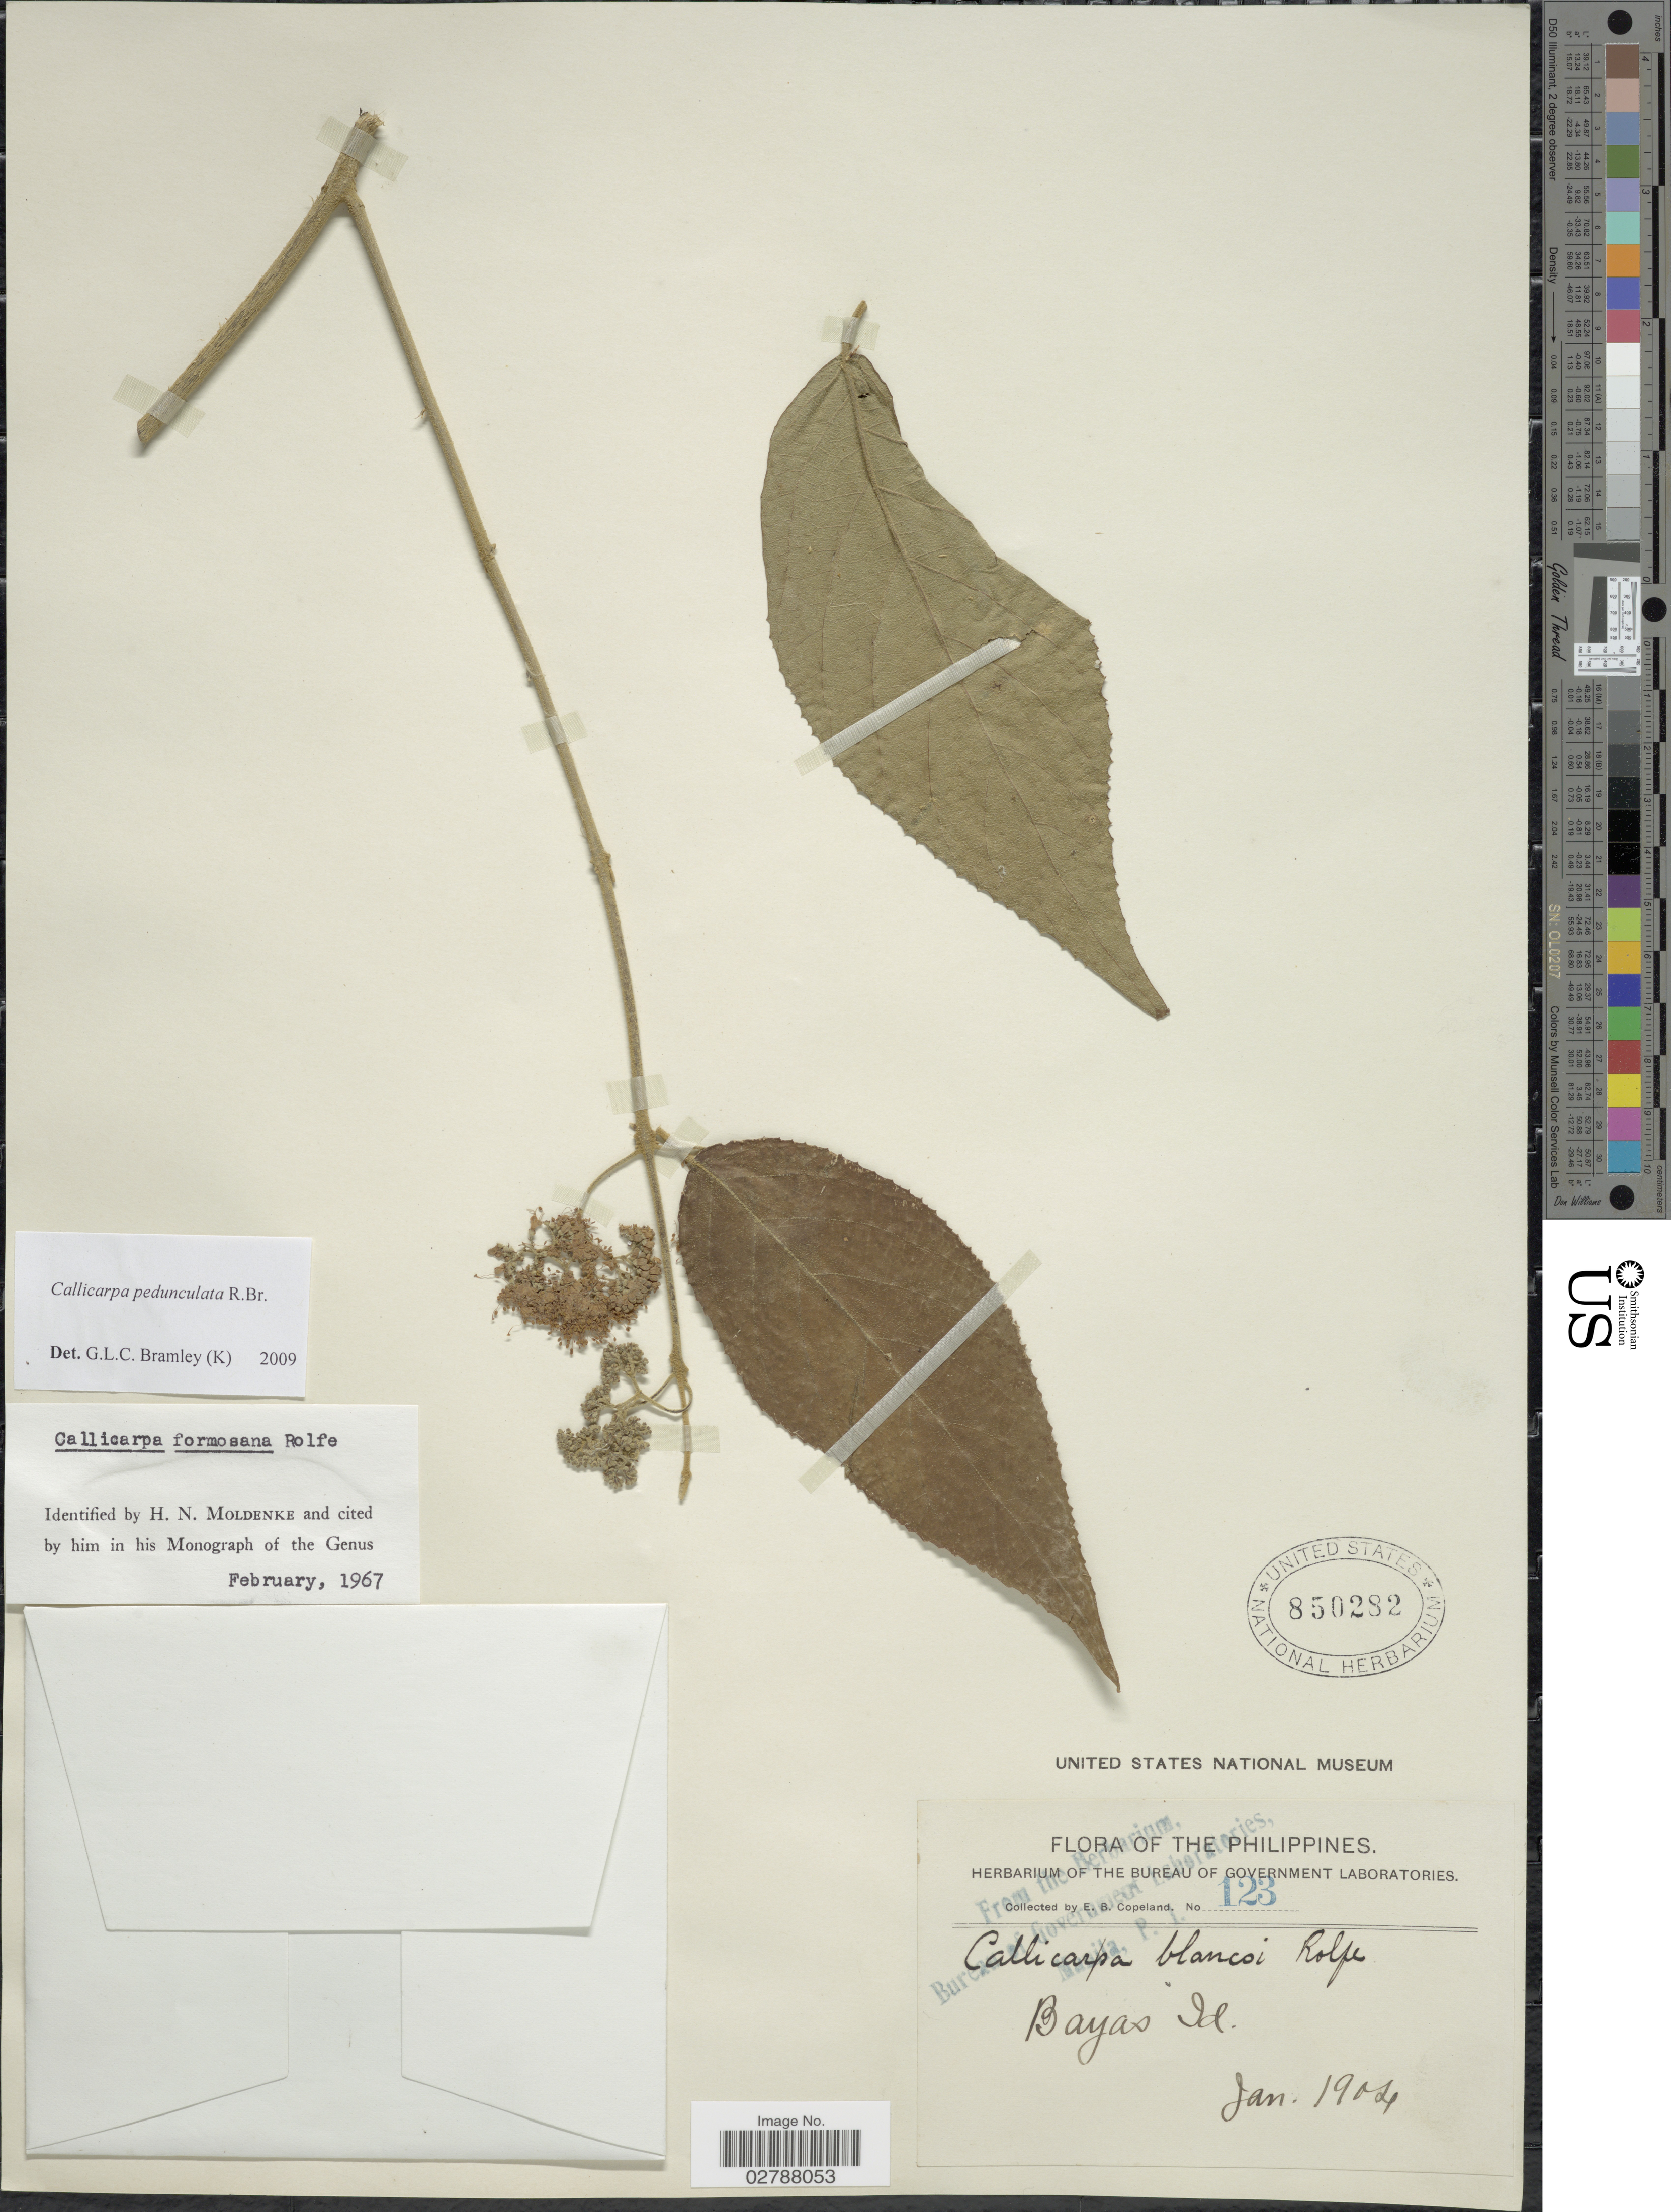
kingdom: Plantae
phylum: Tracheophyta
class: Magnoliopsida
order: Lamiales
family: Lamiaceae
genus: Callicarpa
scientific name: Callicarpa pedunculata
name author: R. Br.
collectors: E. B. Copeland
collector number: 123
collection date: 1904-01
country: Philippines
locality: Bayas Id.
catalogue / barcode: US 850282